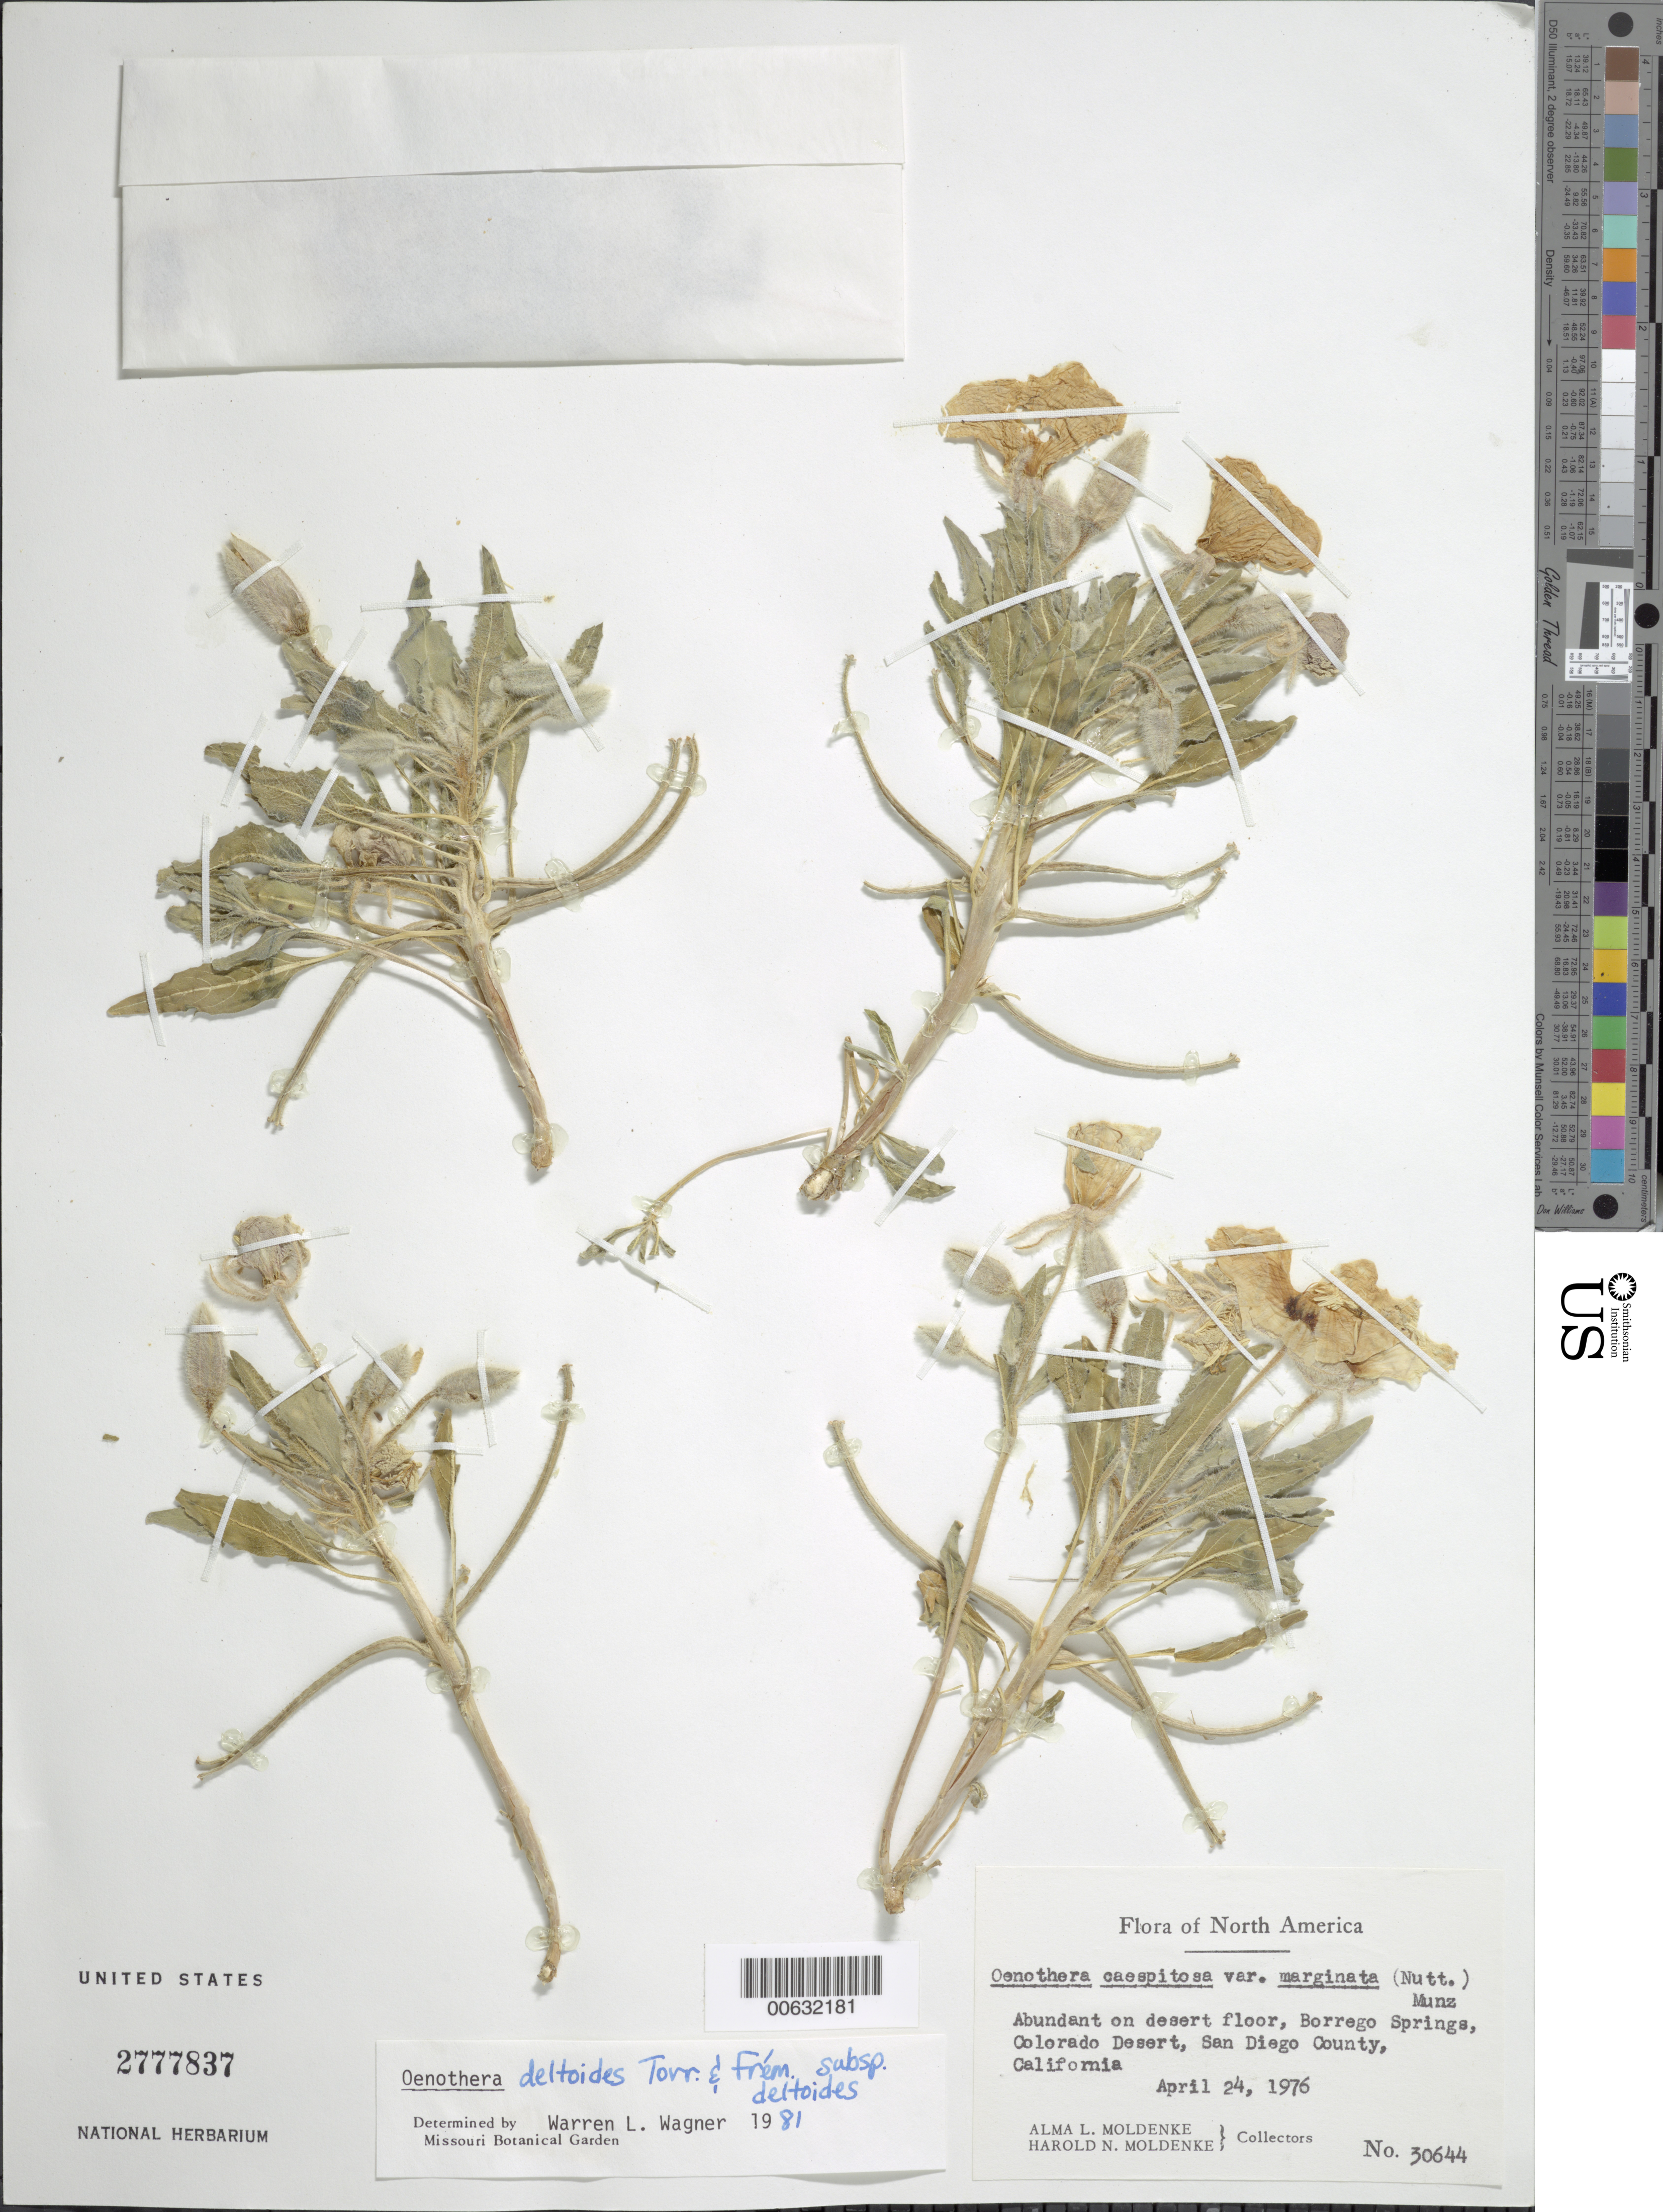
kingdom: Plantae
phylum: Tracheophyta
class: Magnoliopsida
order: Myrtales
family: Onagraceae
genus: Oenothera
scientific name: Oenothera deltoides subsp. deltoides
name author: Torr. & Frém.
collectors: A. L. Moldenke & H. N. Moldenke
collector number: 30644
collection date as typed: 24 Apr 1976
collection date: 1976-04-24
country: United States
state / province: California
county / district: San Diego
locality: Borrego Springs, Colorado Desert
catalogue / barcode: US 2777837